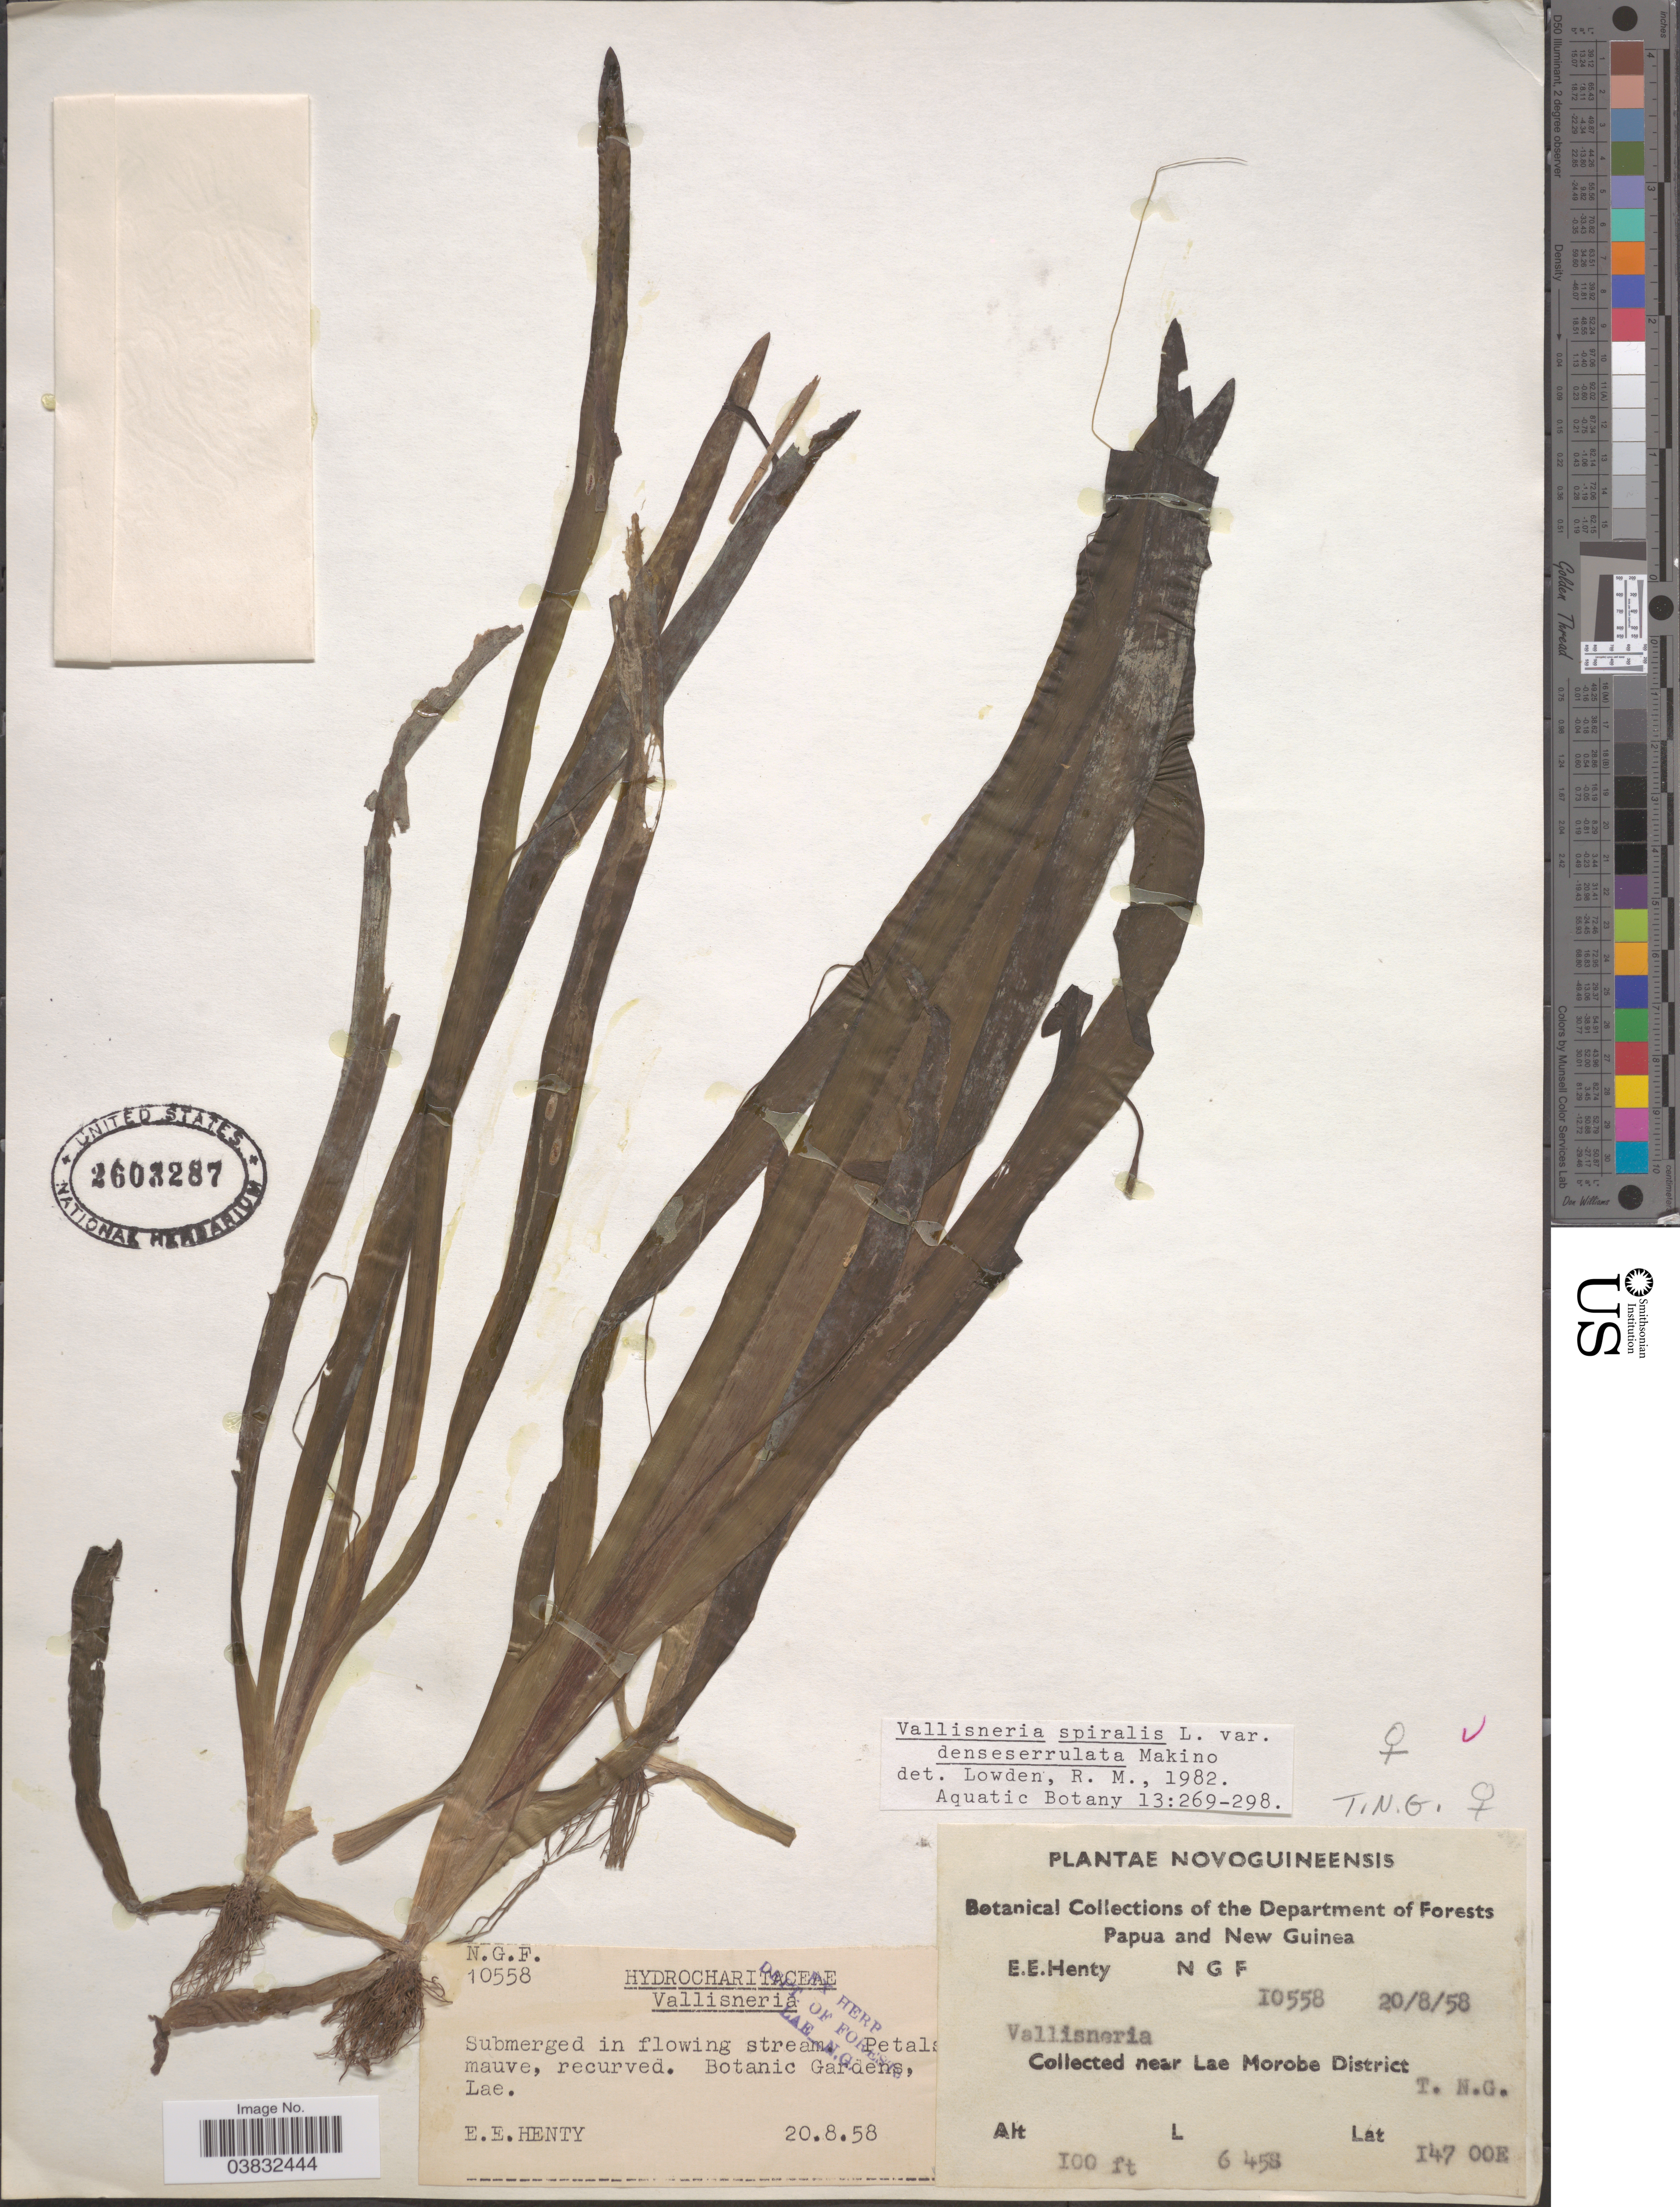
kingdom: Plantae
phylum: Tracheophyta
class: Liliopsida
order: Alismatales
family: Hydrocharitaceae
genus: Vallisneria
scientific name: Vallisneria spiralis var. denseserrulata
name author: Makino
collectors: E. Henty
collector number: NGF10558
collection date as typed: Transcribed d/m/y: 20/8/58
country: Papua New Guinea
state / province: Morobe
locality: Near Lae Morobe District, T.N.G. Botanic Gardens, Lae.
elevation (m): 30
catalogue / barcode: US 2603287